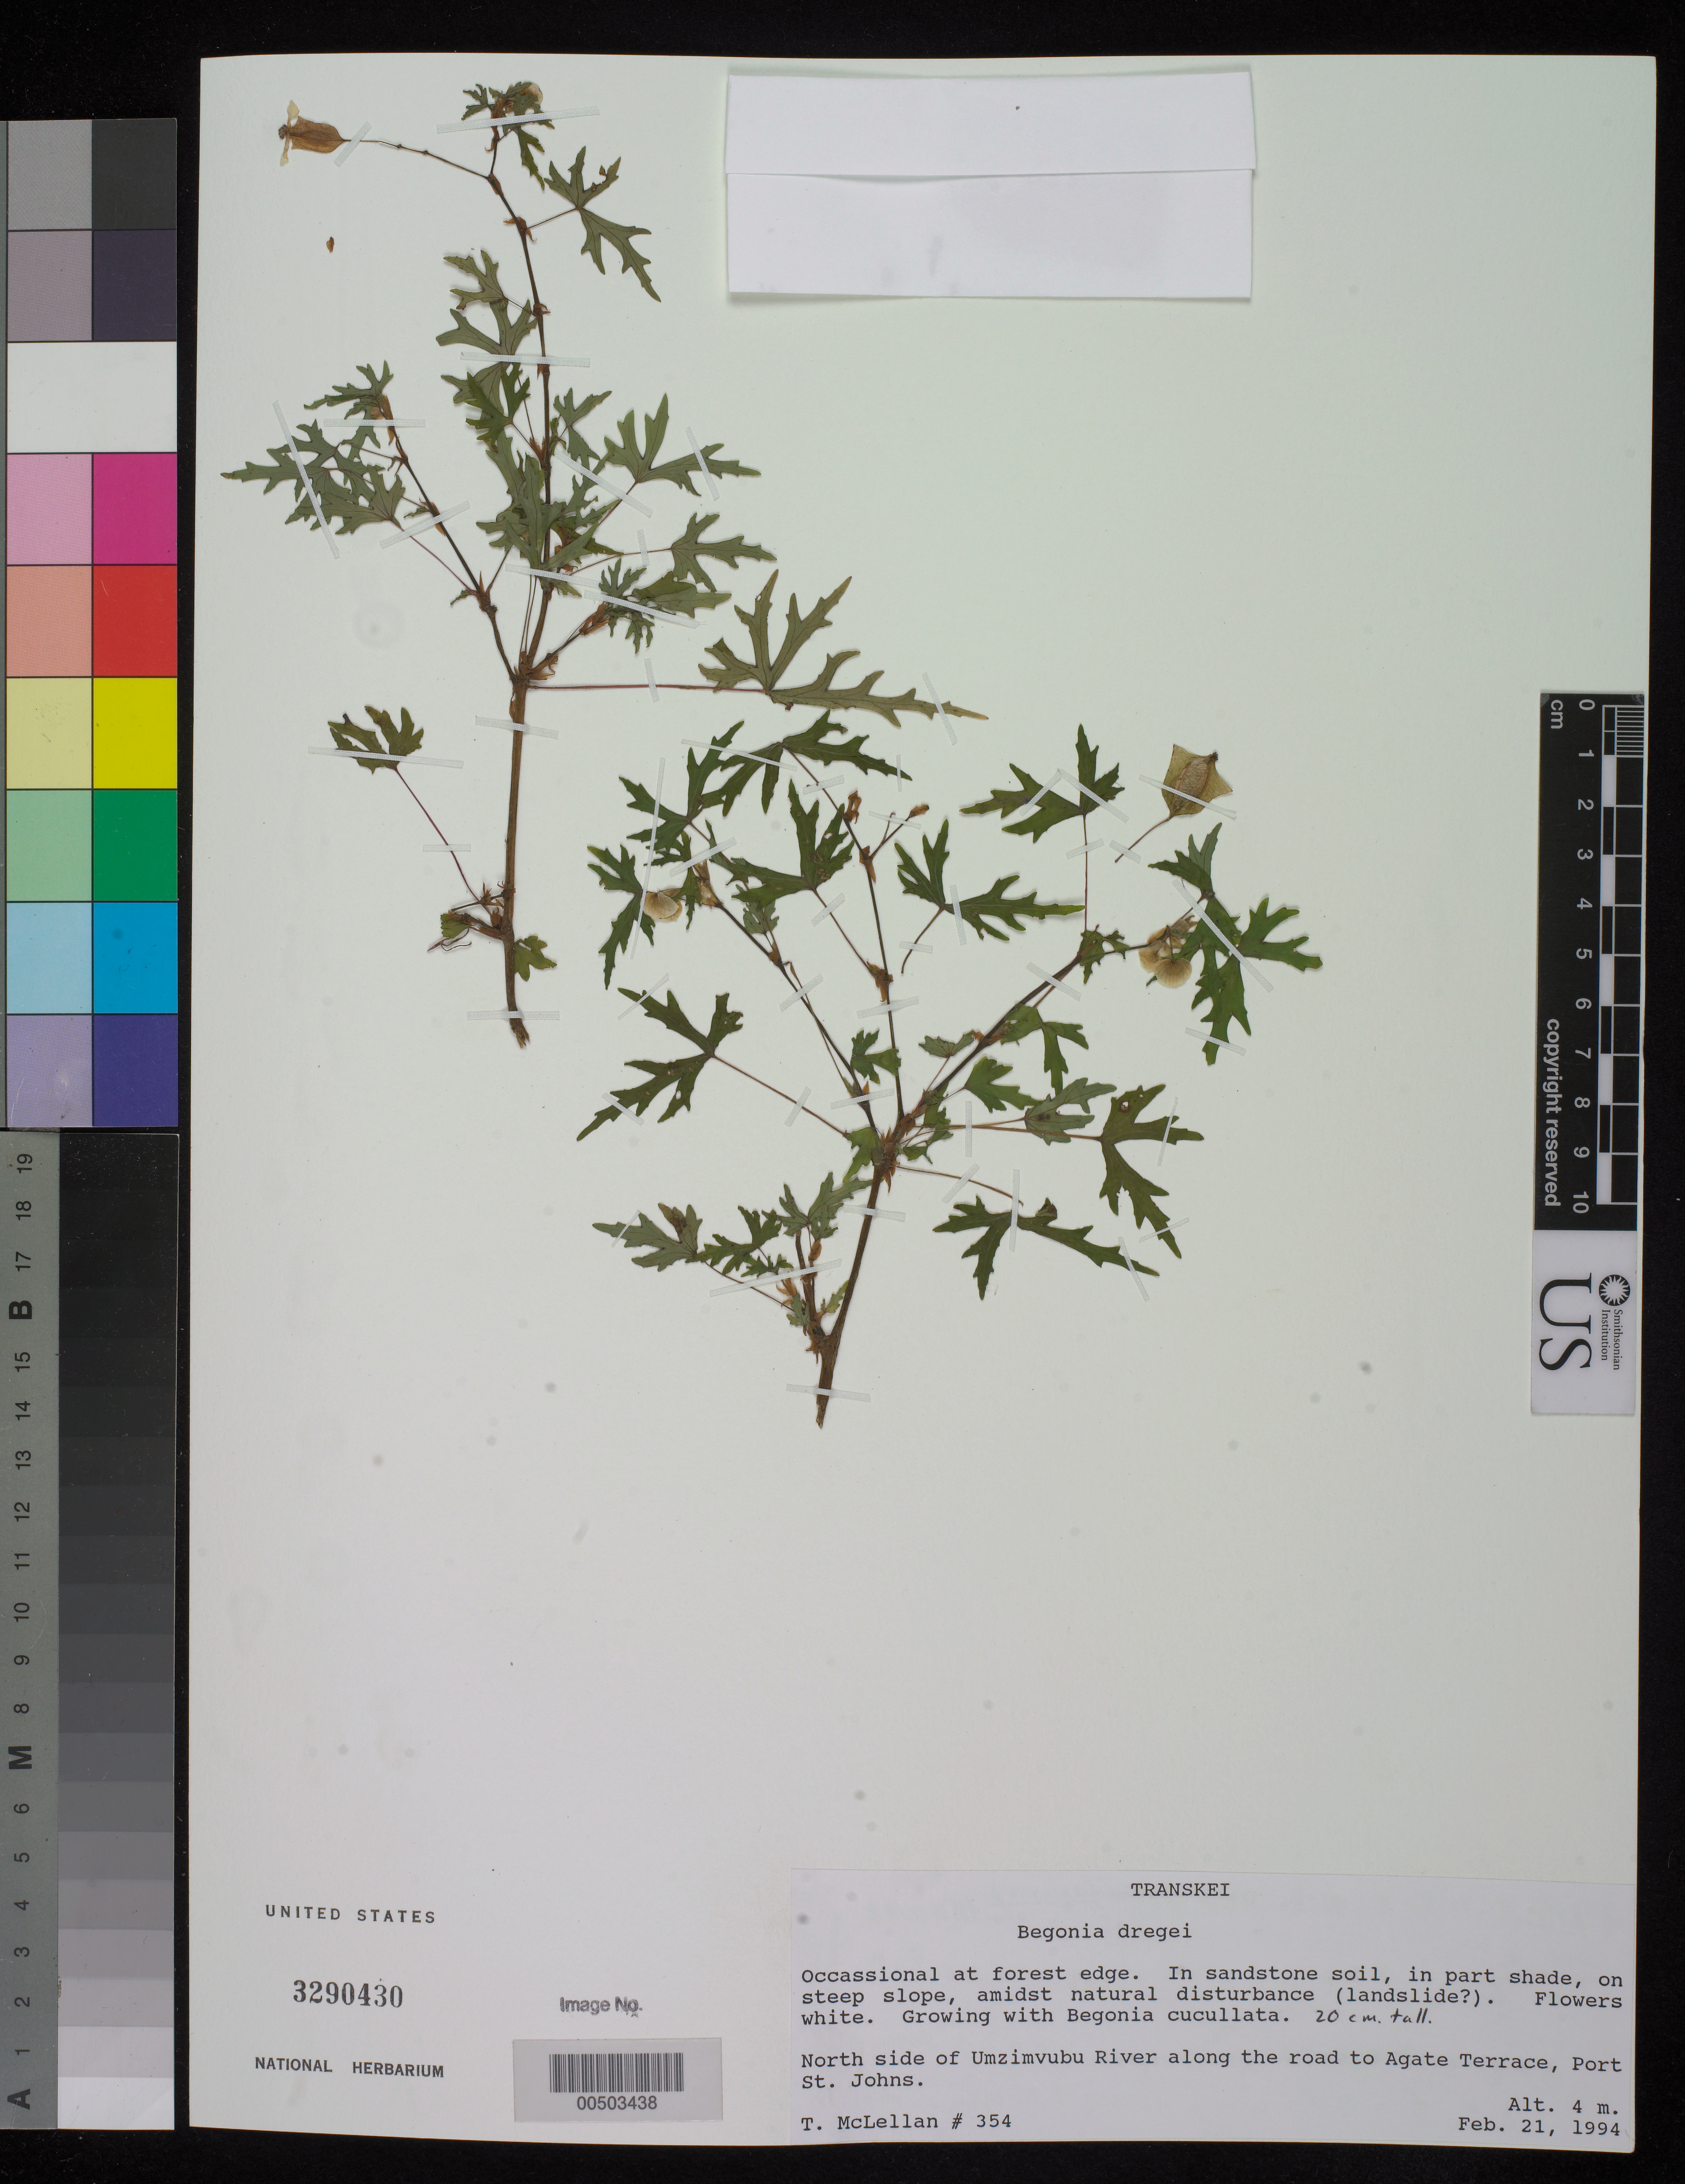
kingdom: Plantae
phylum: Tracheophyta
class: Magnoliopsida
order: Cucurbitales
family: Begoniaceae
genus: Begonia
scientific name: Begonia dregei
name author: Otto & D. Dietr.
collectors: T. Mclellan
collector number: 354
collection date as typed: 21 Feb 1994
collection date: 1994-02-21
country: South Africa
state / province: Eastern Cape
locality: Transkei, n side of umzimvubu river, road to agate terrace, port st. johns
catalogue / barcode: US 3290430